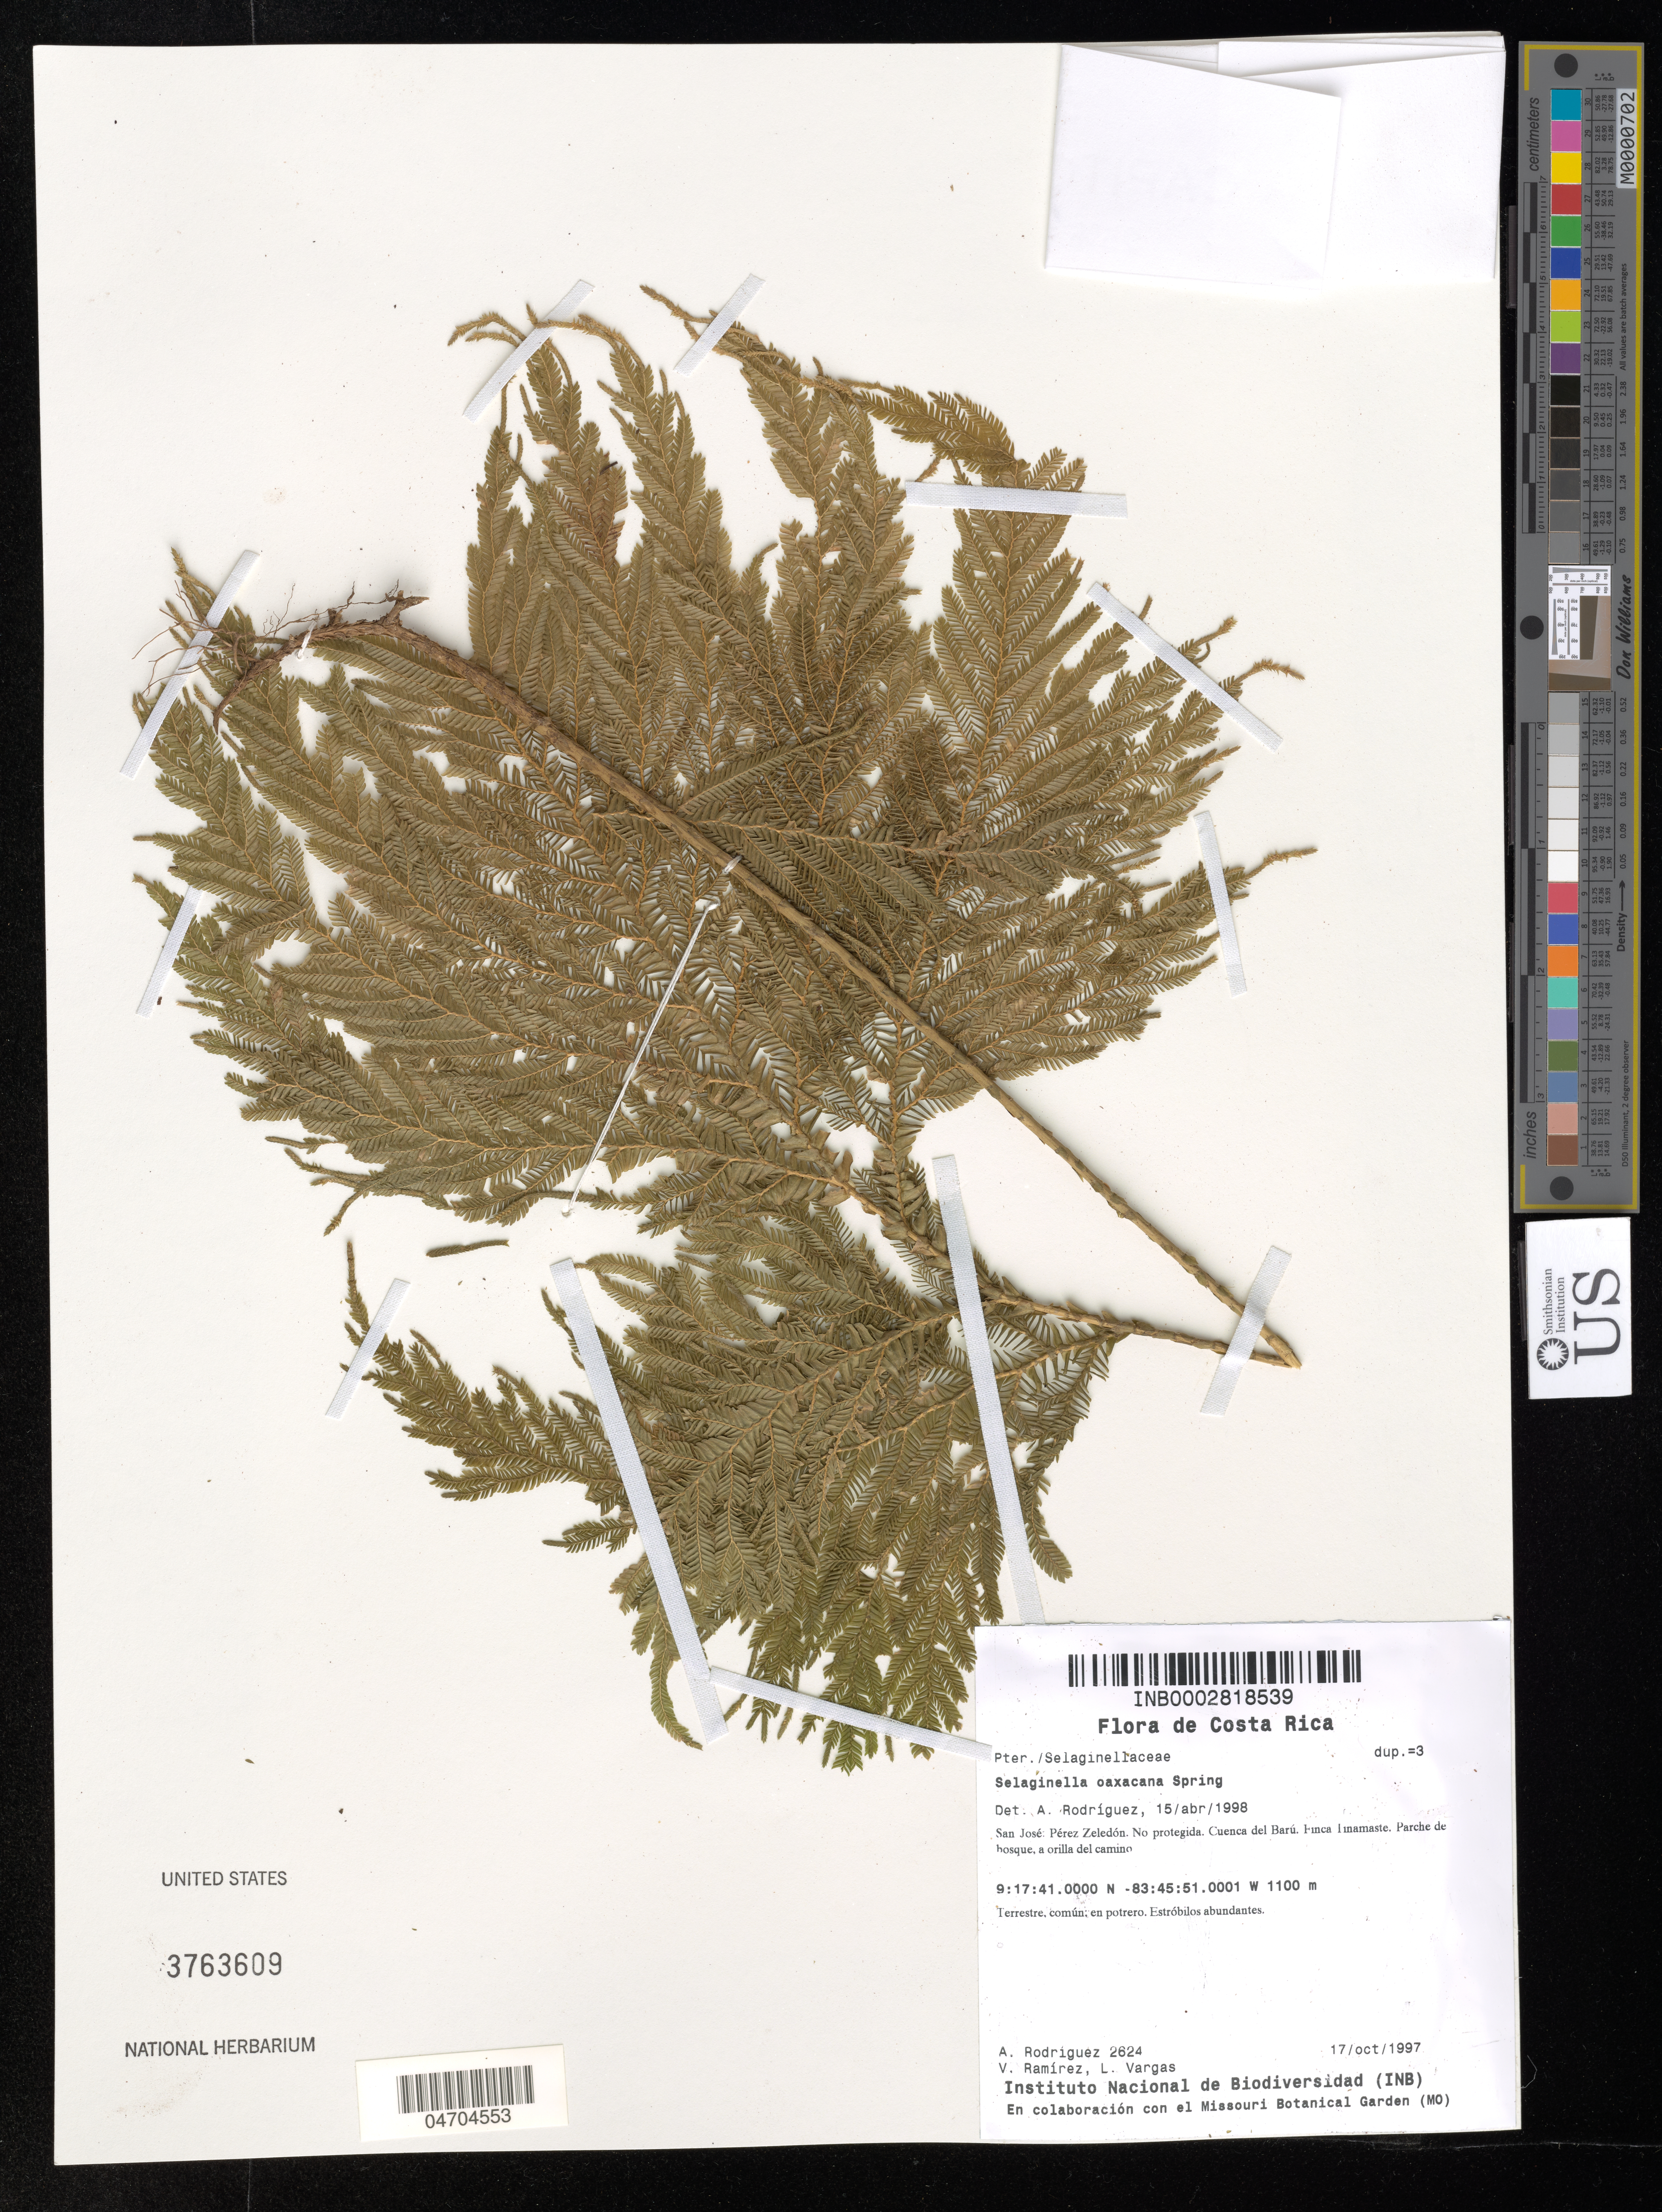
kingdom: Plantae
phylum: Tracheophyta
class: Lycopodiopsida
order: Selaginellales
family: Selaginellaceae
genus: Selaginella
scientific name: Selaginella oaxacana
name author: Spring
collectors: A. Rodríguez, V. Ramirez & L. Vargas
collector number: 2624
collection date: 1997-10-17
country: Costa Rica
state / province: San José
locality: Pérez Zeledón. No protegida. Cuenca del Barú. Finca Tinamaste. Parche de bosque, a orilla del camino.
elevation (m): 1100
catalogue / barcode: US 3763609